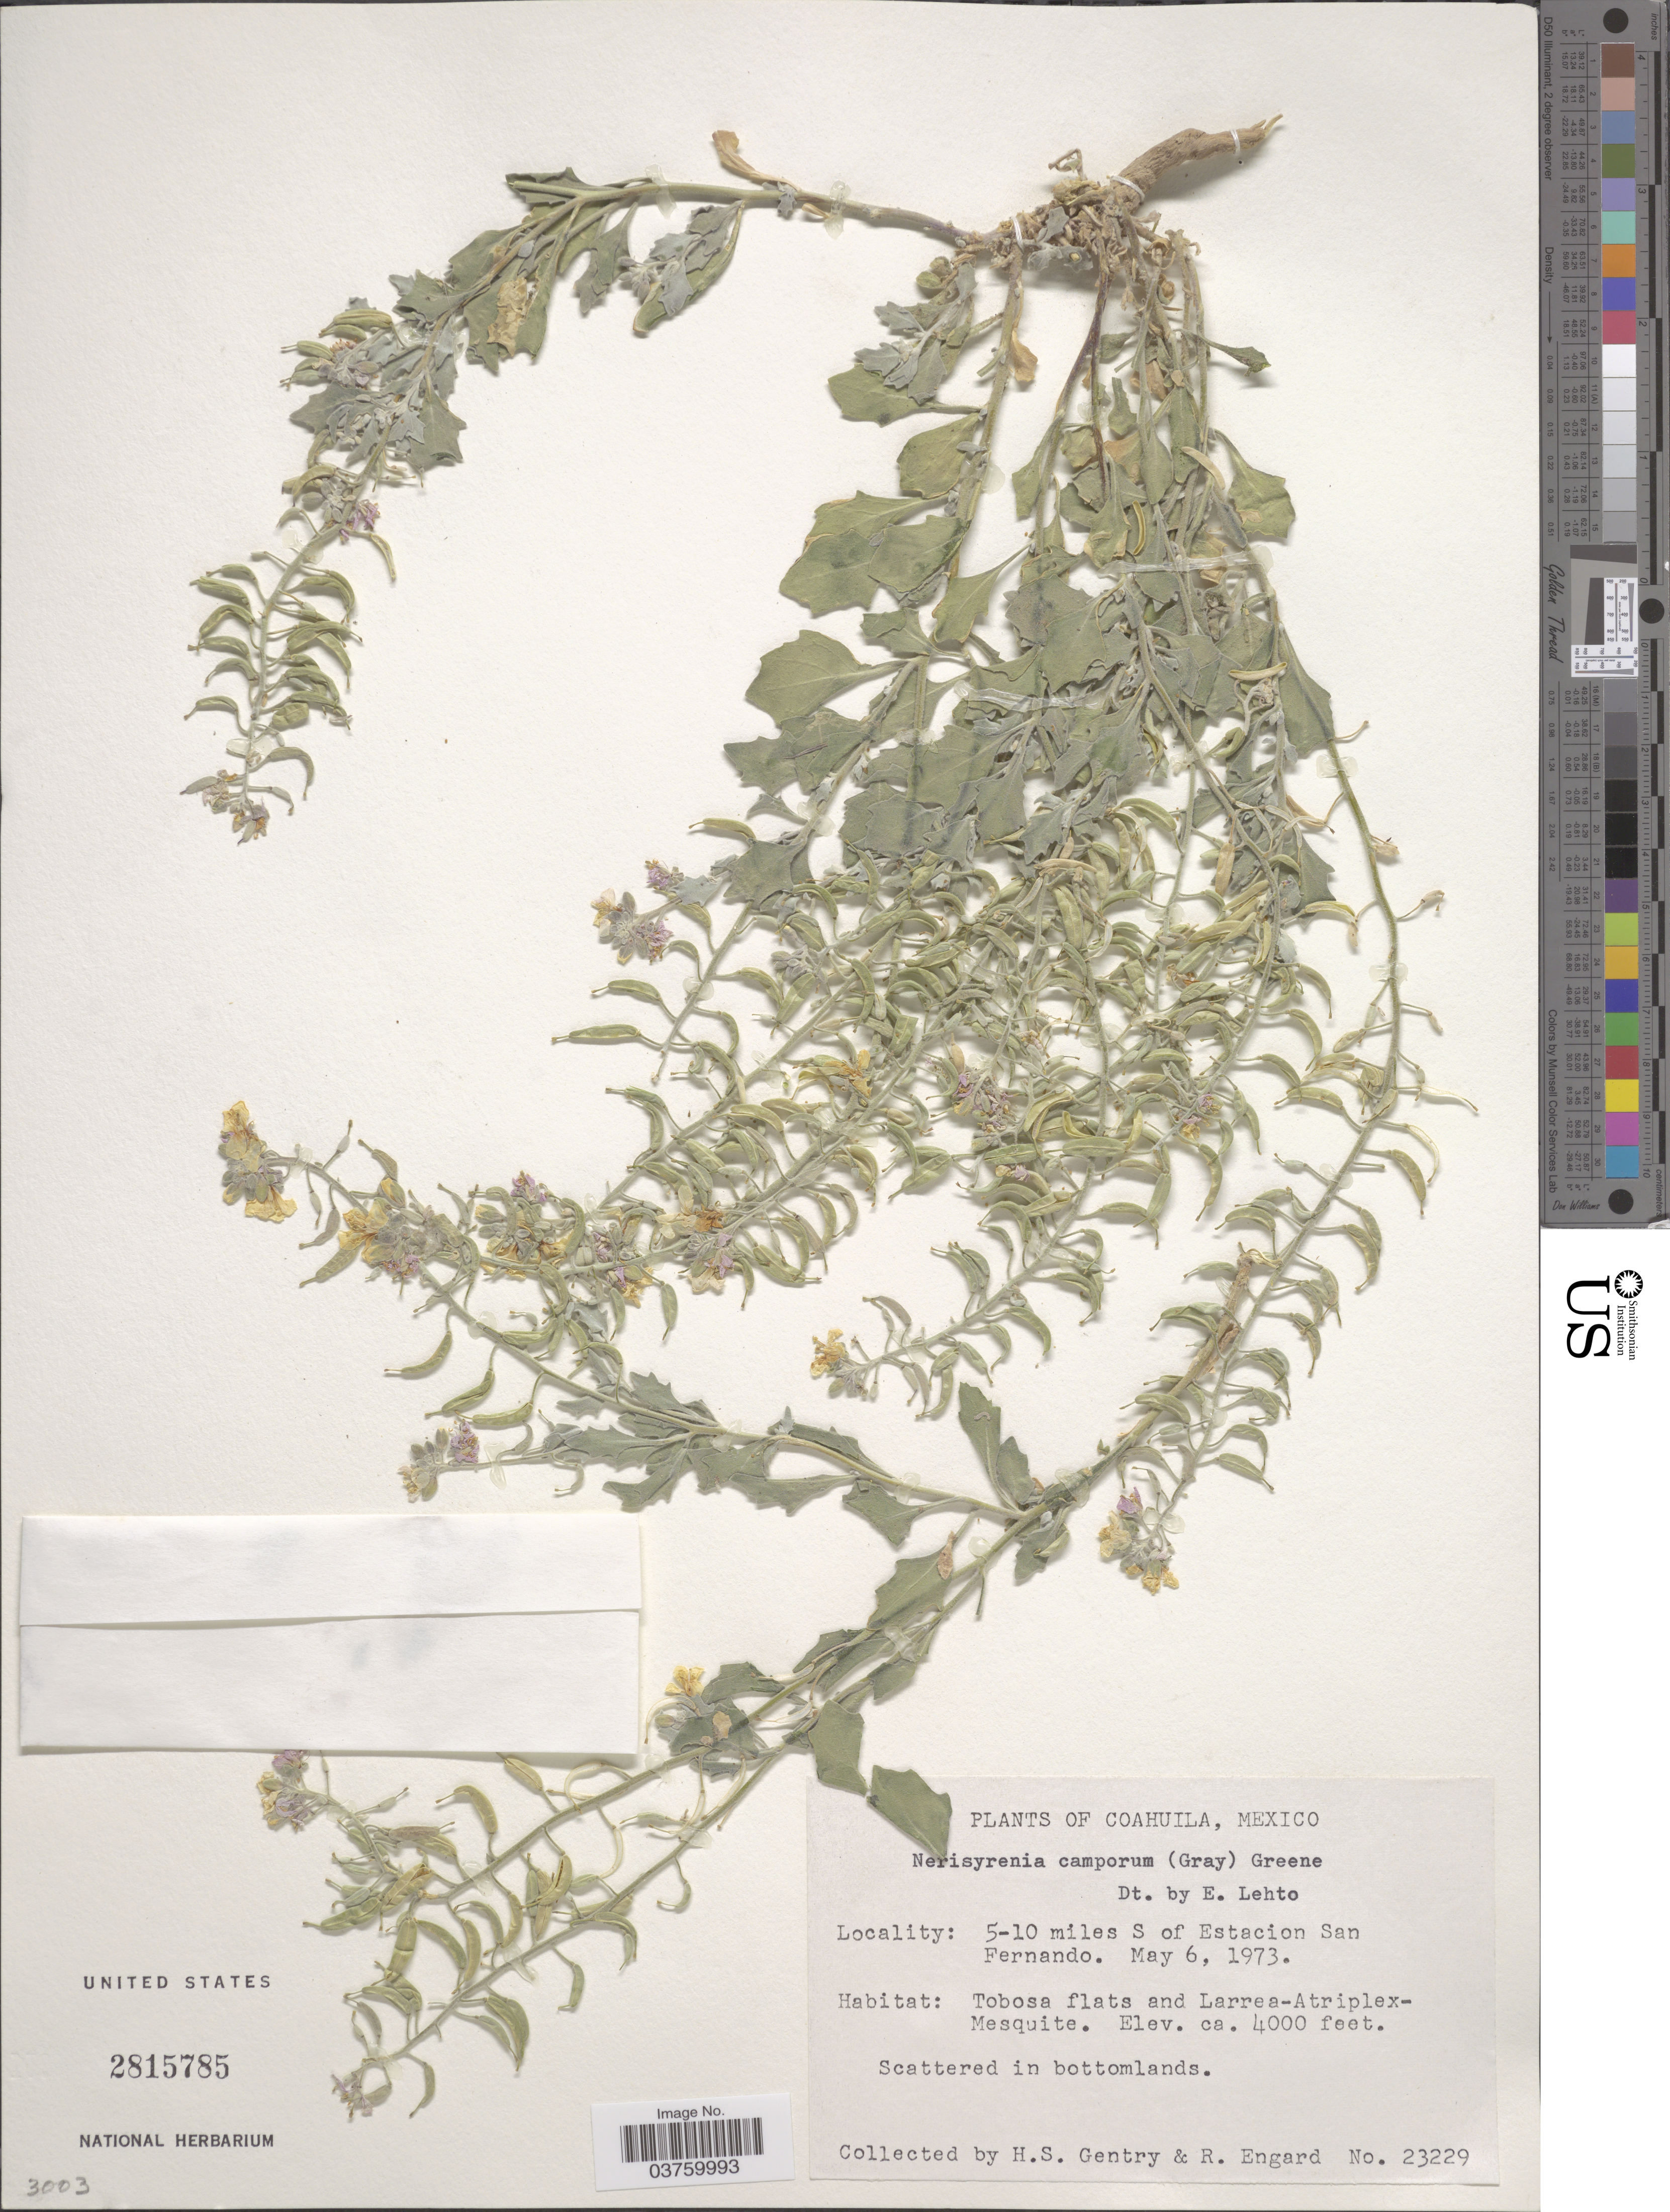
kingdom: Plantae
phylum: Tracheophyta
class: Magnoliopsida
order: Brassicales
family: Brassicaceae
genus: Nerisyrenia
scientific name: Nerisyrenia camporum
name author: (A. Gray) Greene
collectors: H. S. Gentry & R. Engard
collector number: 23229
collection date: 1973-05-06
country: Mexico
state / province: Coahuila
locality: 5-10 miles S of Estacion San Fernando.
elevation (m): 1219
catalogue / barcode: US 2815785